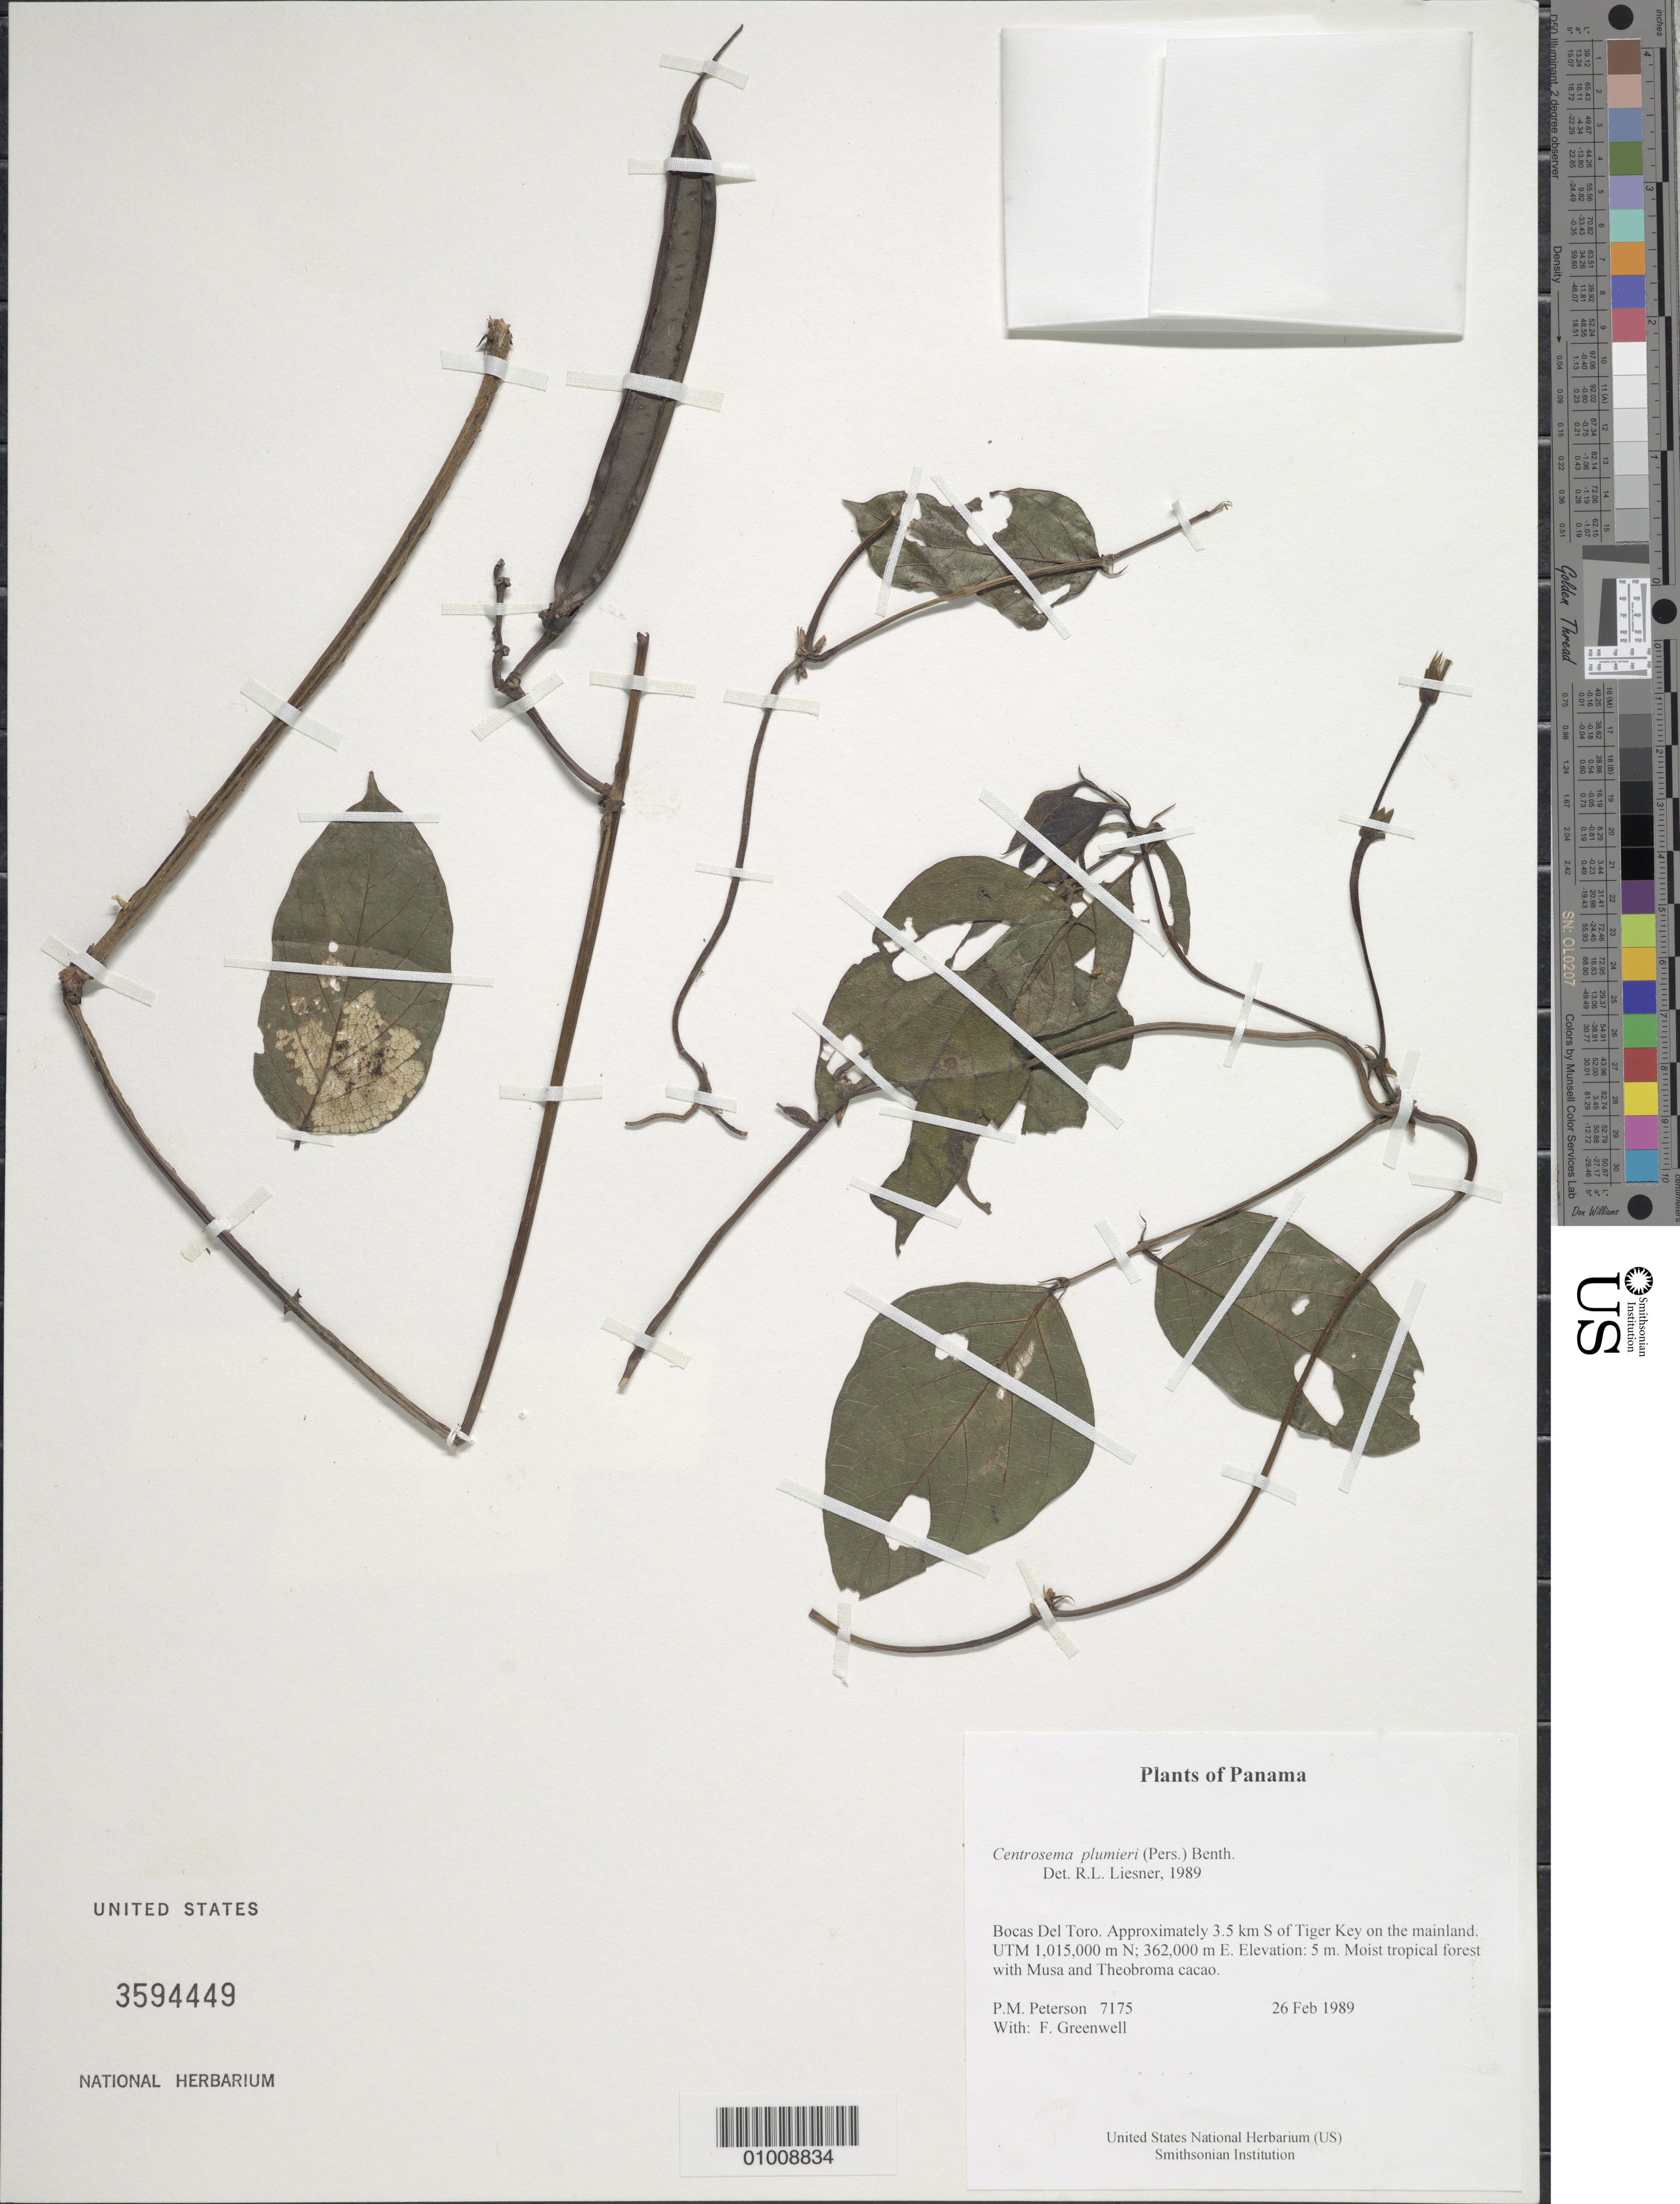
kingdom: Plantae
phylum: Tracheophyta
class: Magnoliopsida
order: Fabales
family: Fabaceae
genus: Centrosema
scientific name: Centrosema plumieri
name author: (Turpin ex Pers.) Benth.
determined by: Liesner, R. L.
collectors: P. M. Peterson & F. Greenwell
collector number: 07175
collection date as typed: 26 Feb 1989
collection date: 1989-02-26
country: Panama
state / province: Bocas del Toro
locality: Approximately 3.5 km S of Tiger Key on the mainland. UTM 1,015,000 m N; 362,000 m E.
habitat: Moist tropical forest with Musa and Theobroma cacao.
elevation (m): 5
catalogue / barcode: US 3594449